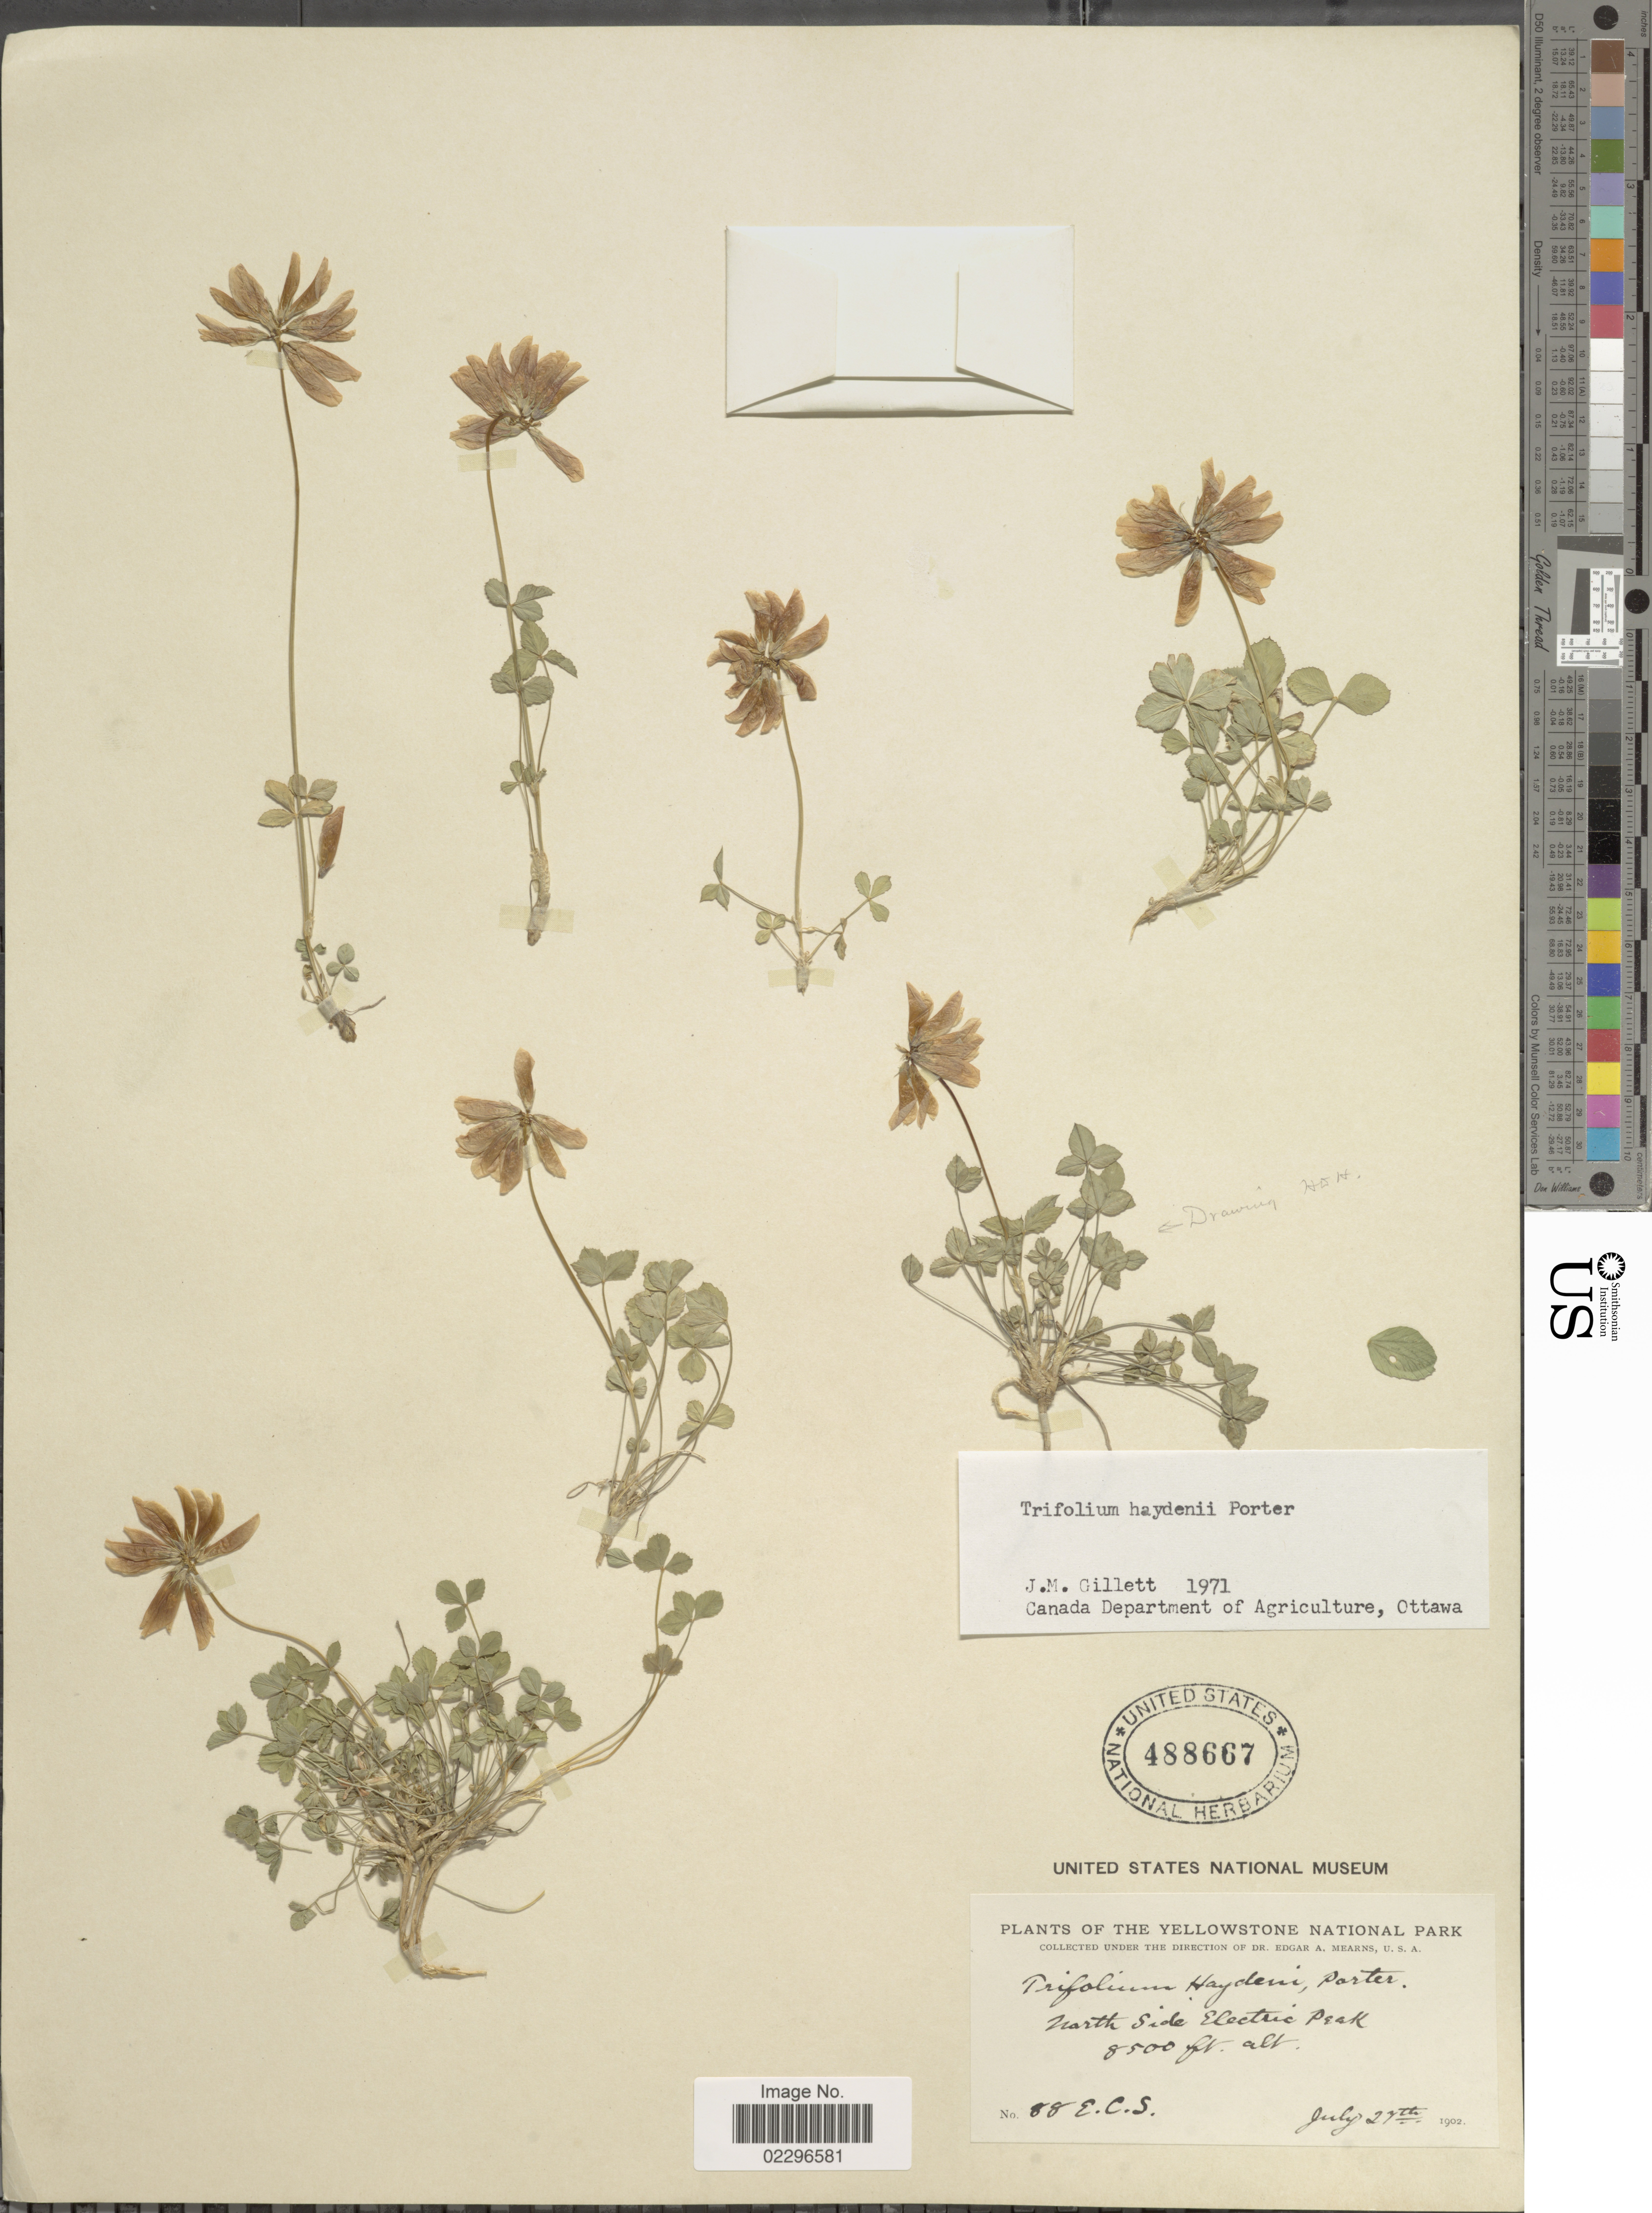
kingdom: Plantae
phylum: Tracheophyta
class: Magnoliopsida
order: Fabales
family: Fabaceae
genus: Trifolium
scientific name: Trifolium haydeni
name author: Porter in Hayden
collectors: E. C. Smith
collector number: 88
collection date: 1902-07-27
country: United States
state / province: Montana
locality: The Yellowstone National Park, North Side Electric Peak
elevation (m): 2591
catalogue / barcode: US 488667